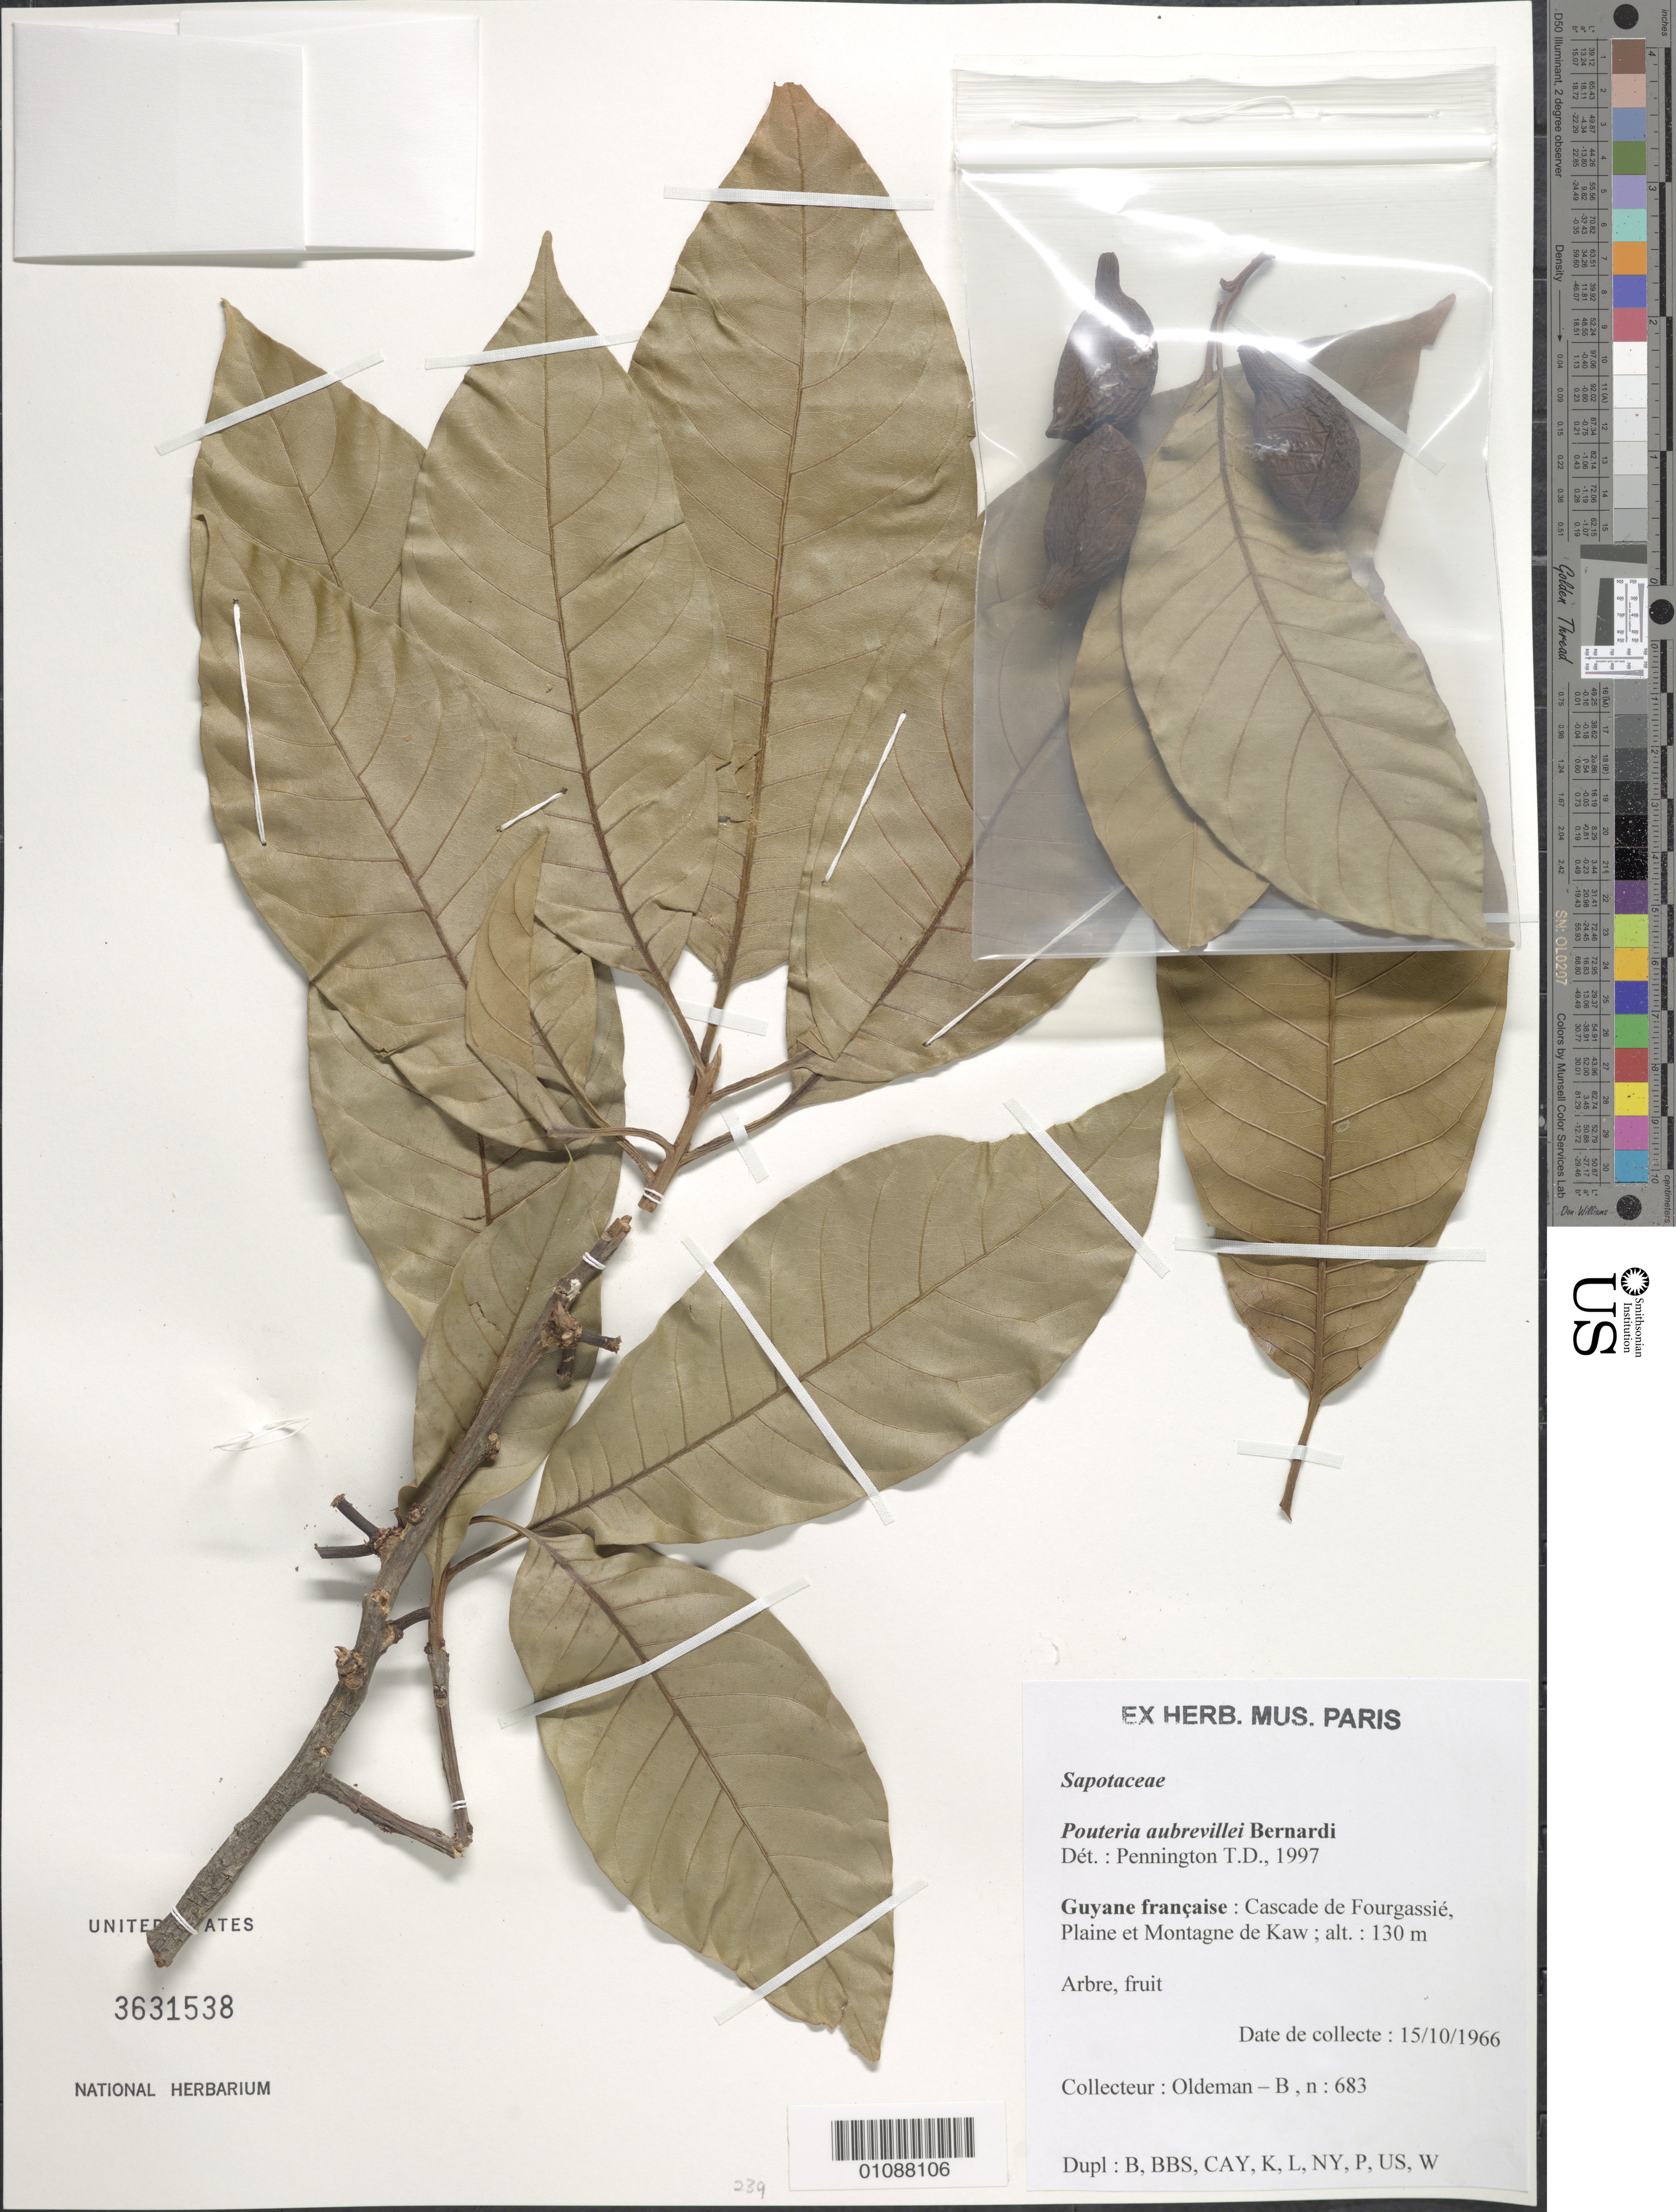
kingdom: Plantae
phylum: Tracheophyta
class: Magnoliopsida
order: Ericales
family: Sapotaceae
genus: Pouteria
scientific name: Pouteria aubrevillei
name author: Bernardi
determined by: Pennington, T. D., (K)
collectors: R. Oldeman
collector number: B 683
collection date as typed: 15-Oct-66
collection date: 1966-10-15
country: French Guiana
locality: Cascade de Fourgassié, Plaine et Montagne de Kaw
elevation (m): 130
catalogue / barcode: US 3631538